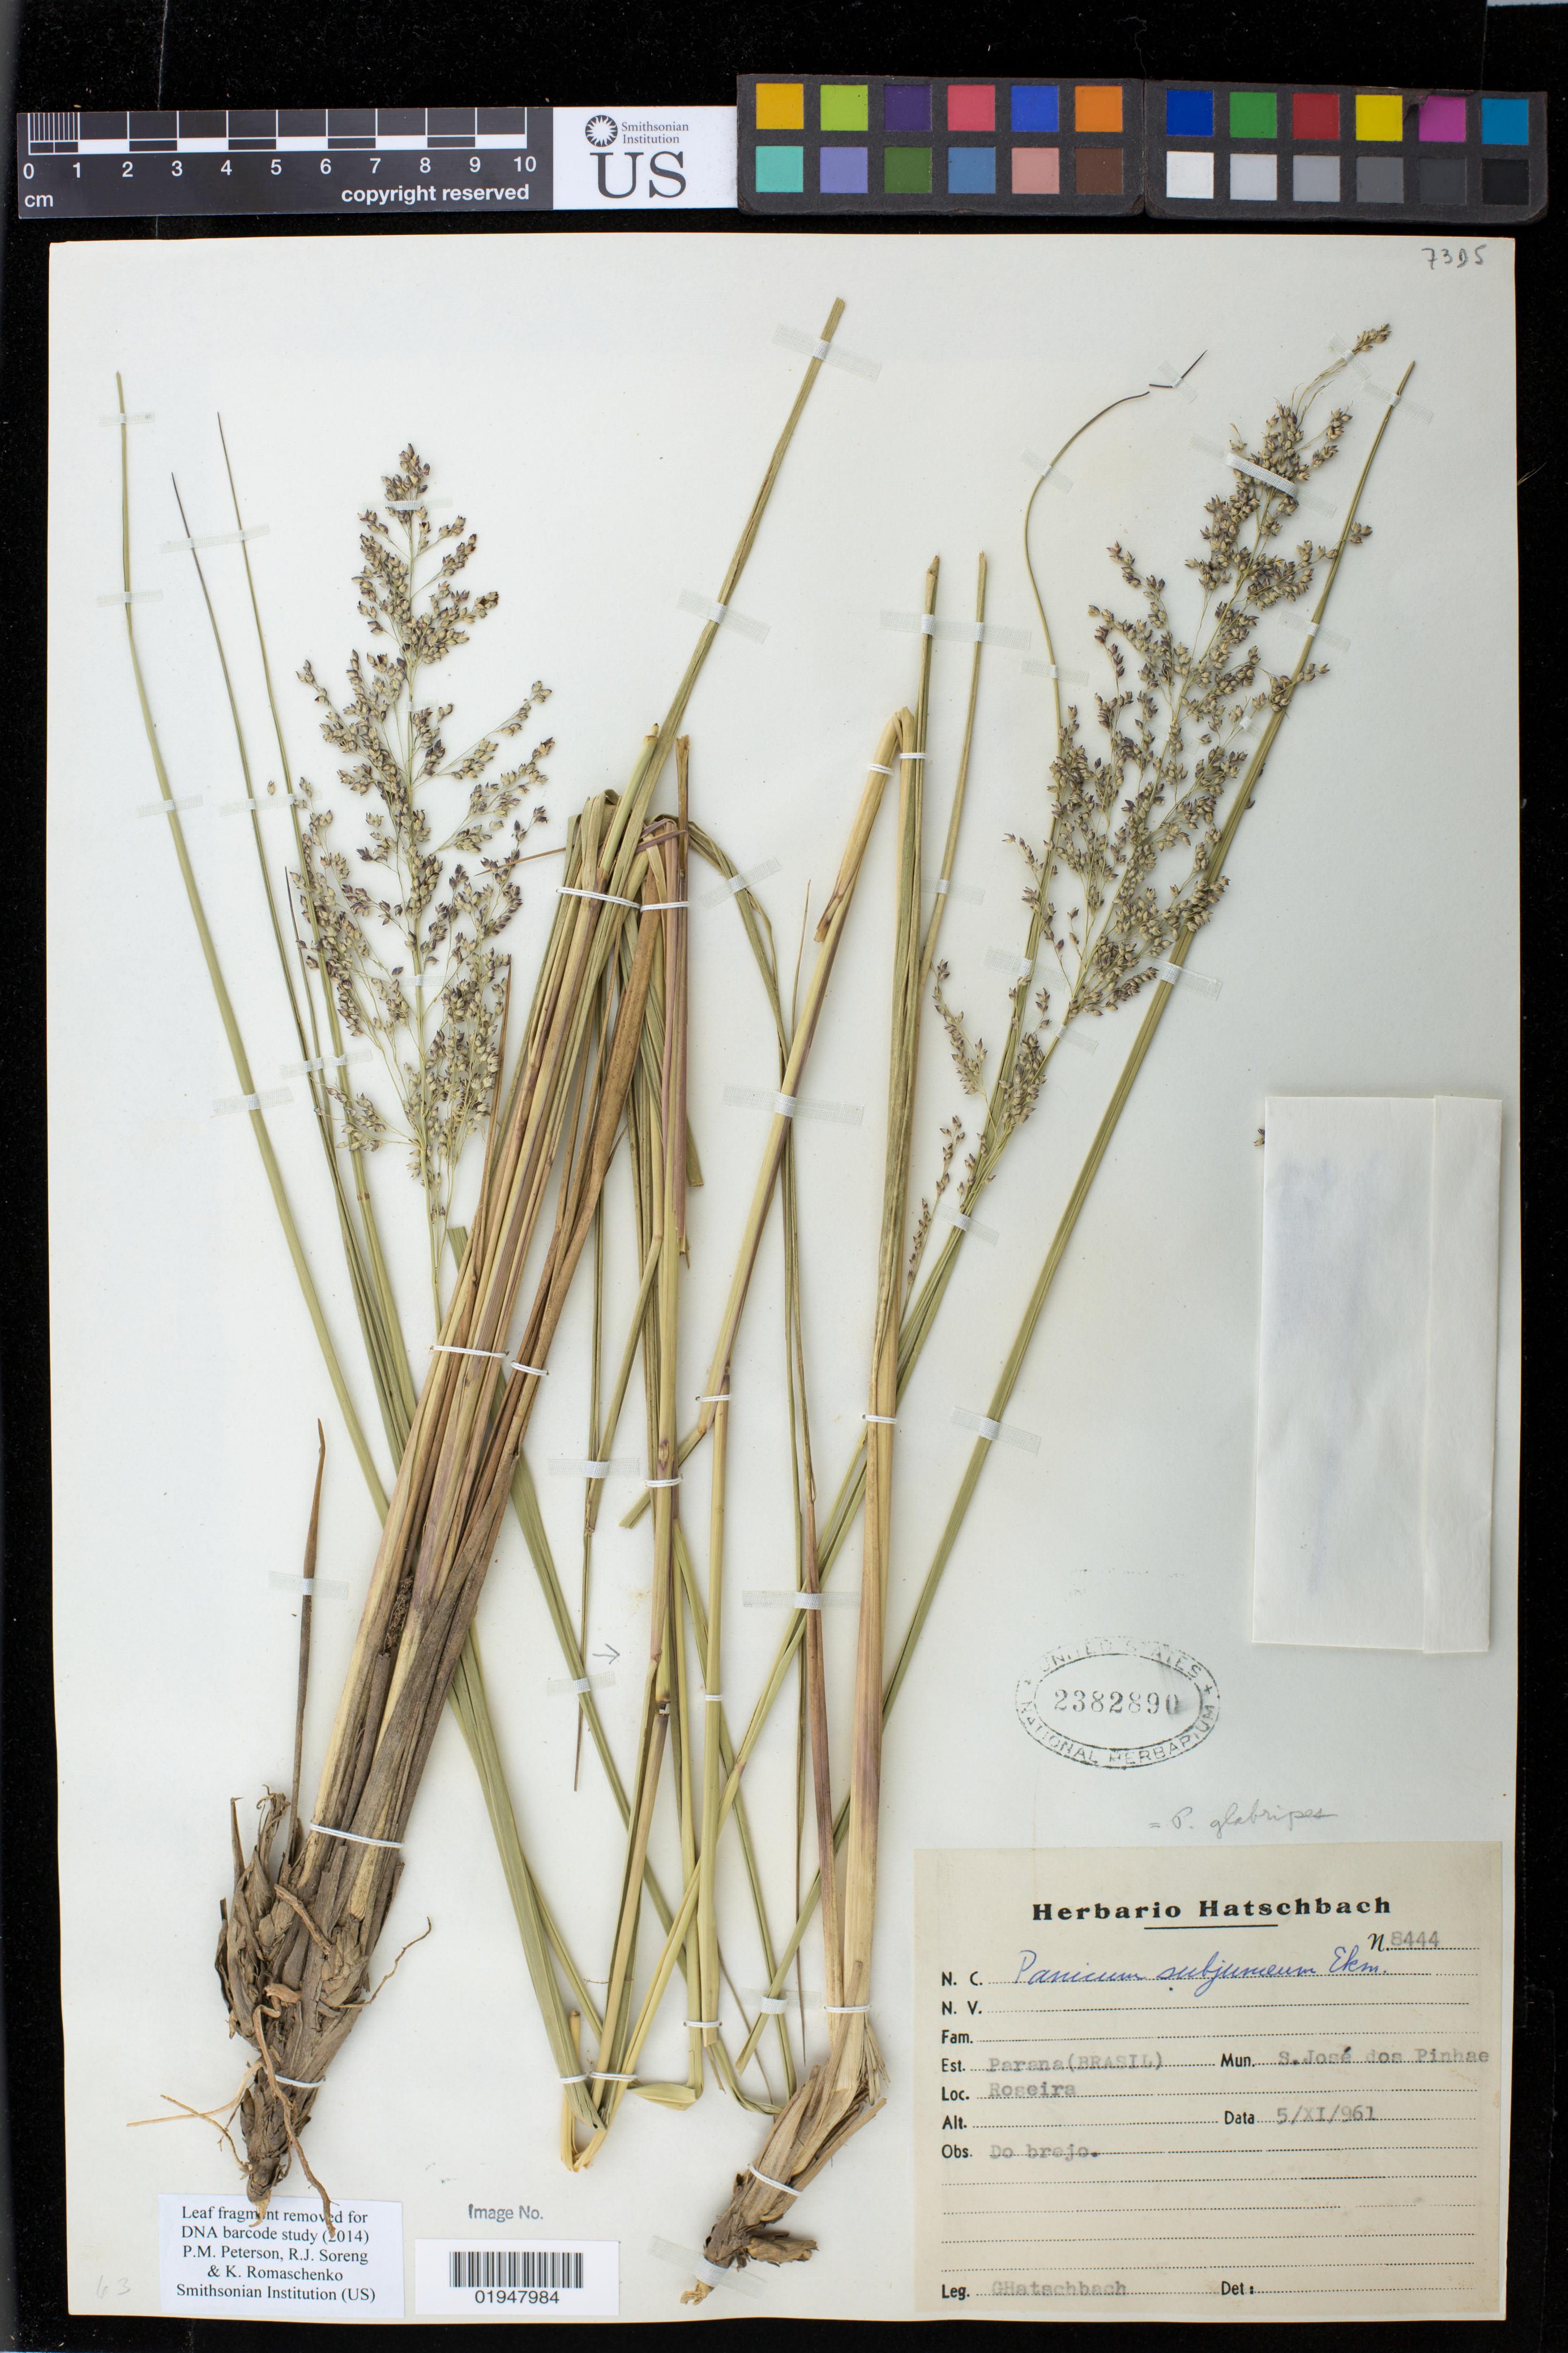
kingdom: Plantae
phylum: Tracheophyta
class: Liliopsida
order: Poales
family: Poaceae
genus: Panicum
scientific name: Panicum glabripes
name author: Döll in Mart.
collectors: G. Hatschbach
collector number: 8444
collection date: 1961-11-05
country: Brazil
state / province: Paraná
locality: S.Jose dos Pinhae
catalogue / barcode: US 2382890